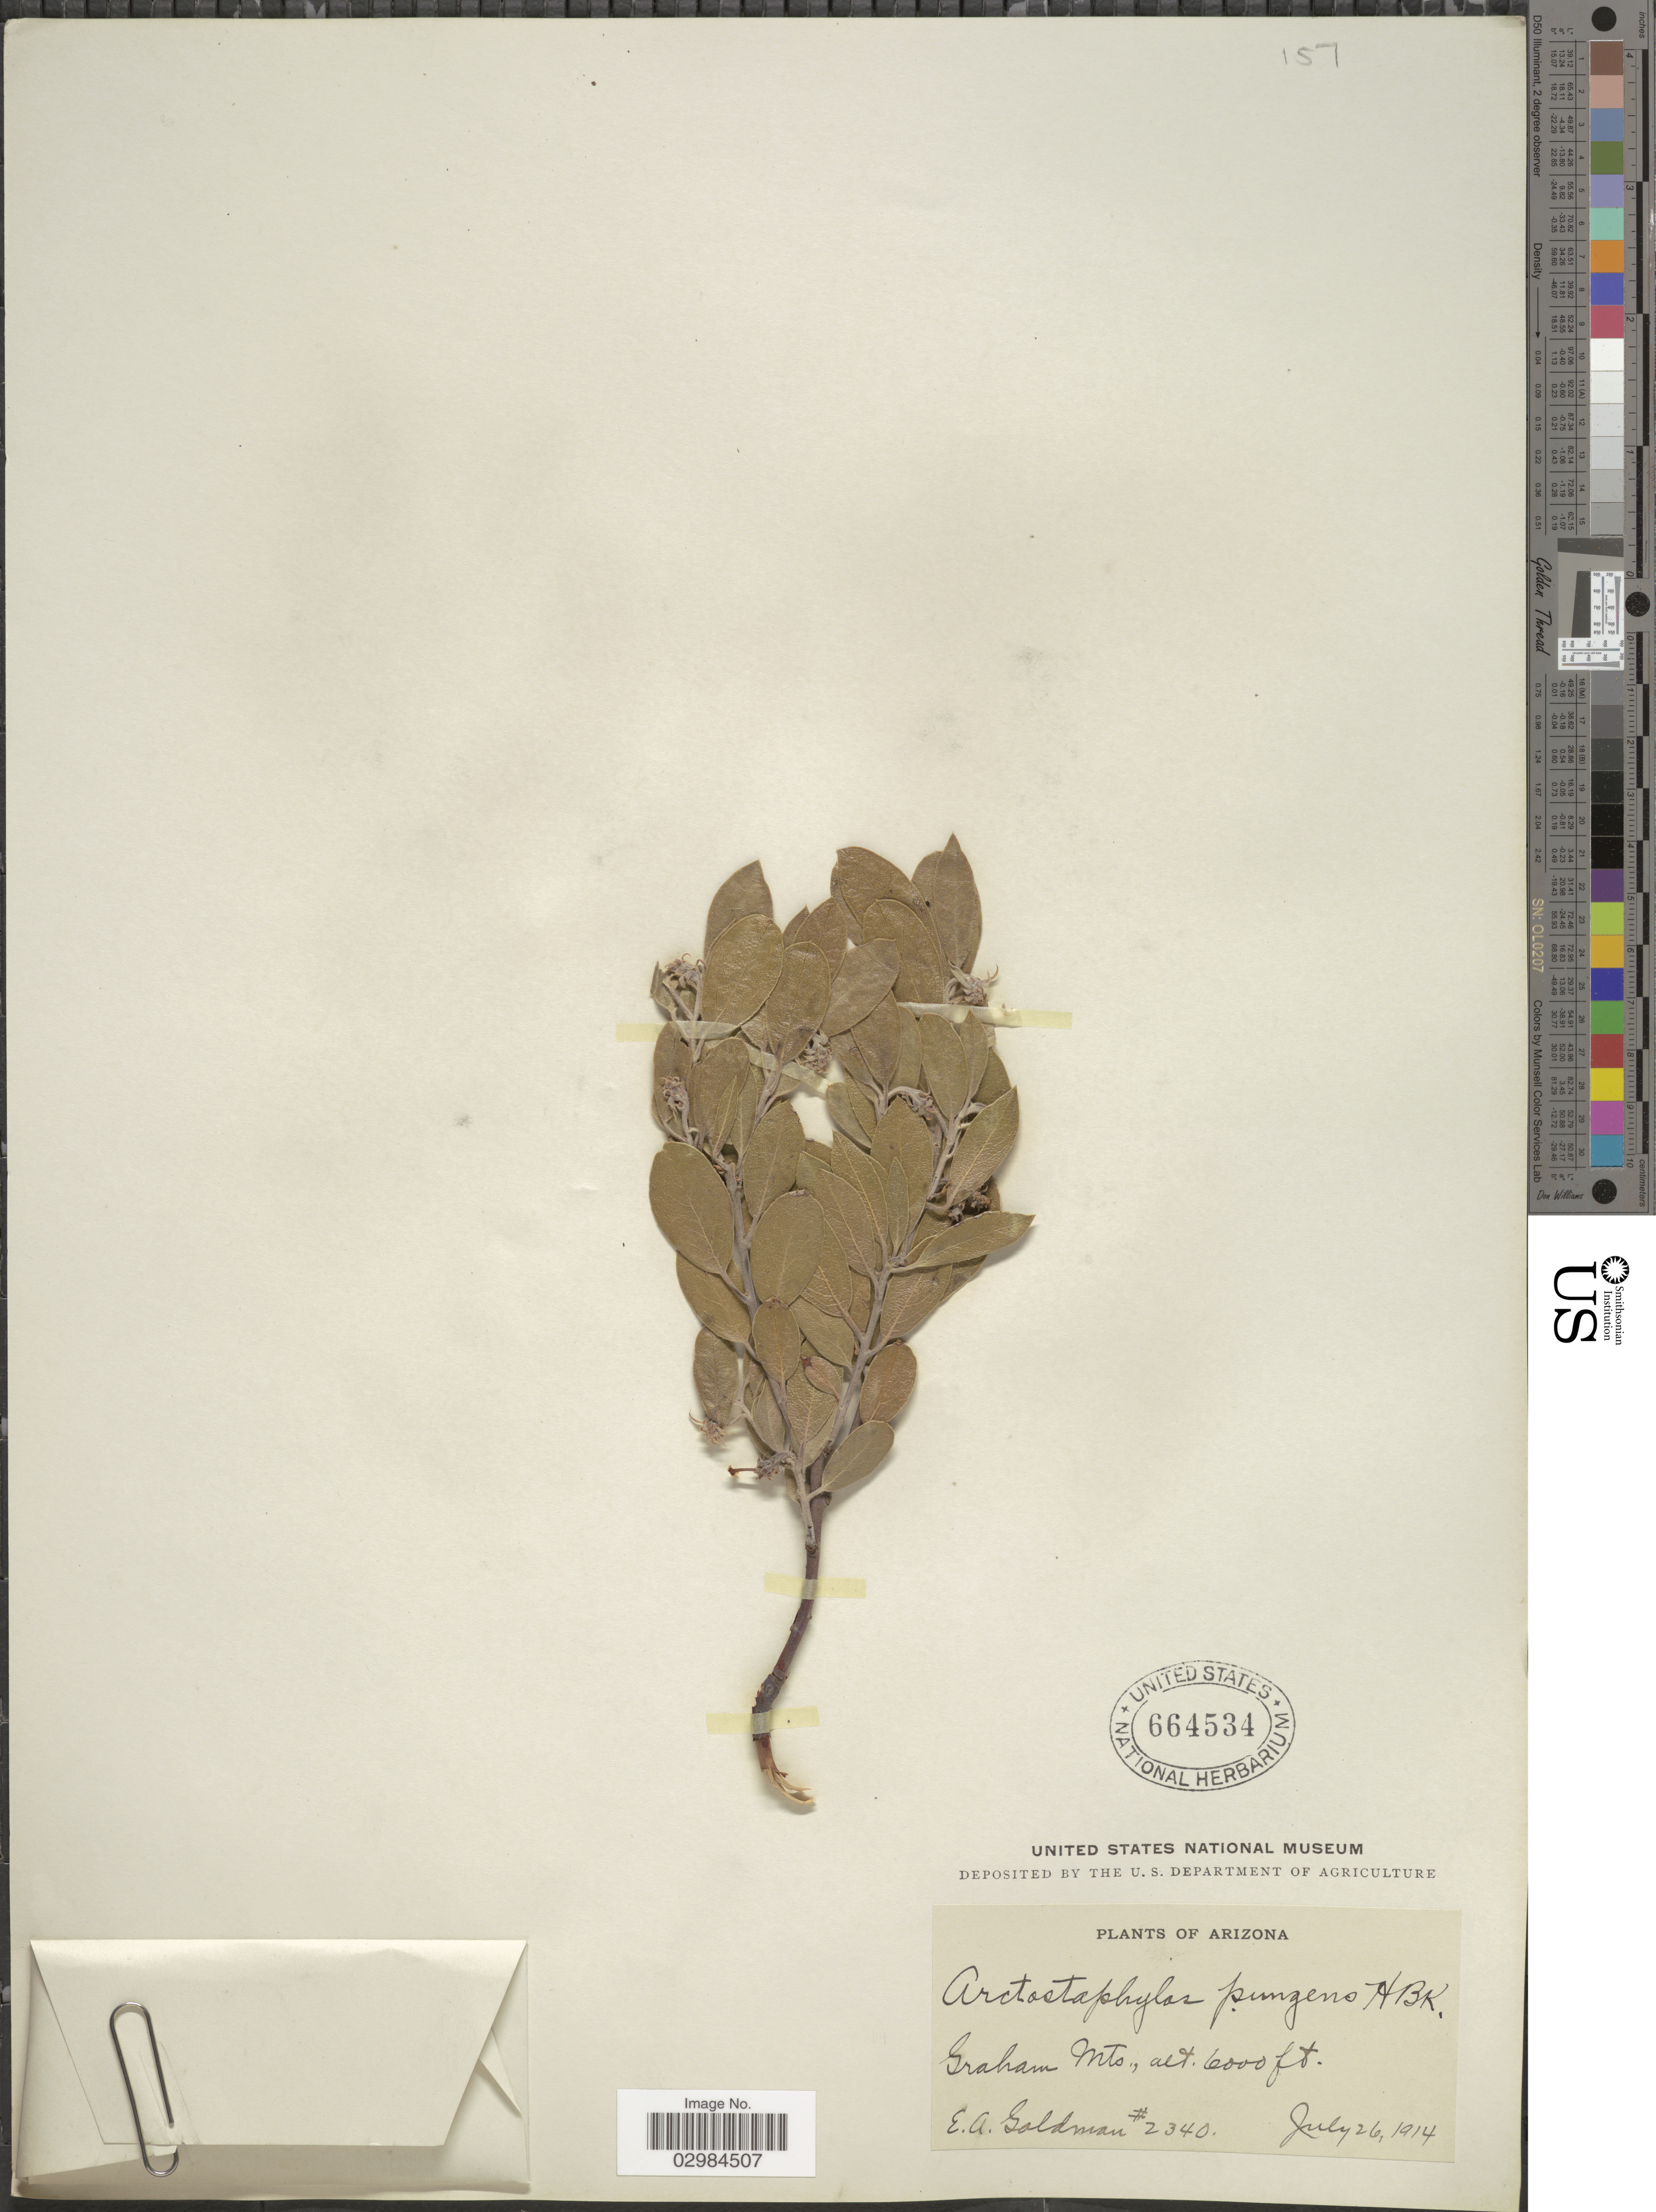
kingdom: Plantae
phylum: Tracheophyta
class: Magnoliopsida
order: Ericales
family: Ericaceae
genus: Arctostaphylos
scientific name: Arctostaphylos pungens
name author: Kunth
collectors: E. A. Goldman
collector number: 2340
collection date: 1914-07-26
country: United States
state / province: Arizona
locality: Graham Mts.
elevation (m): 1829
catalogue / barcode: US 664534